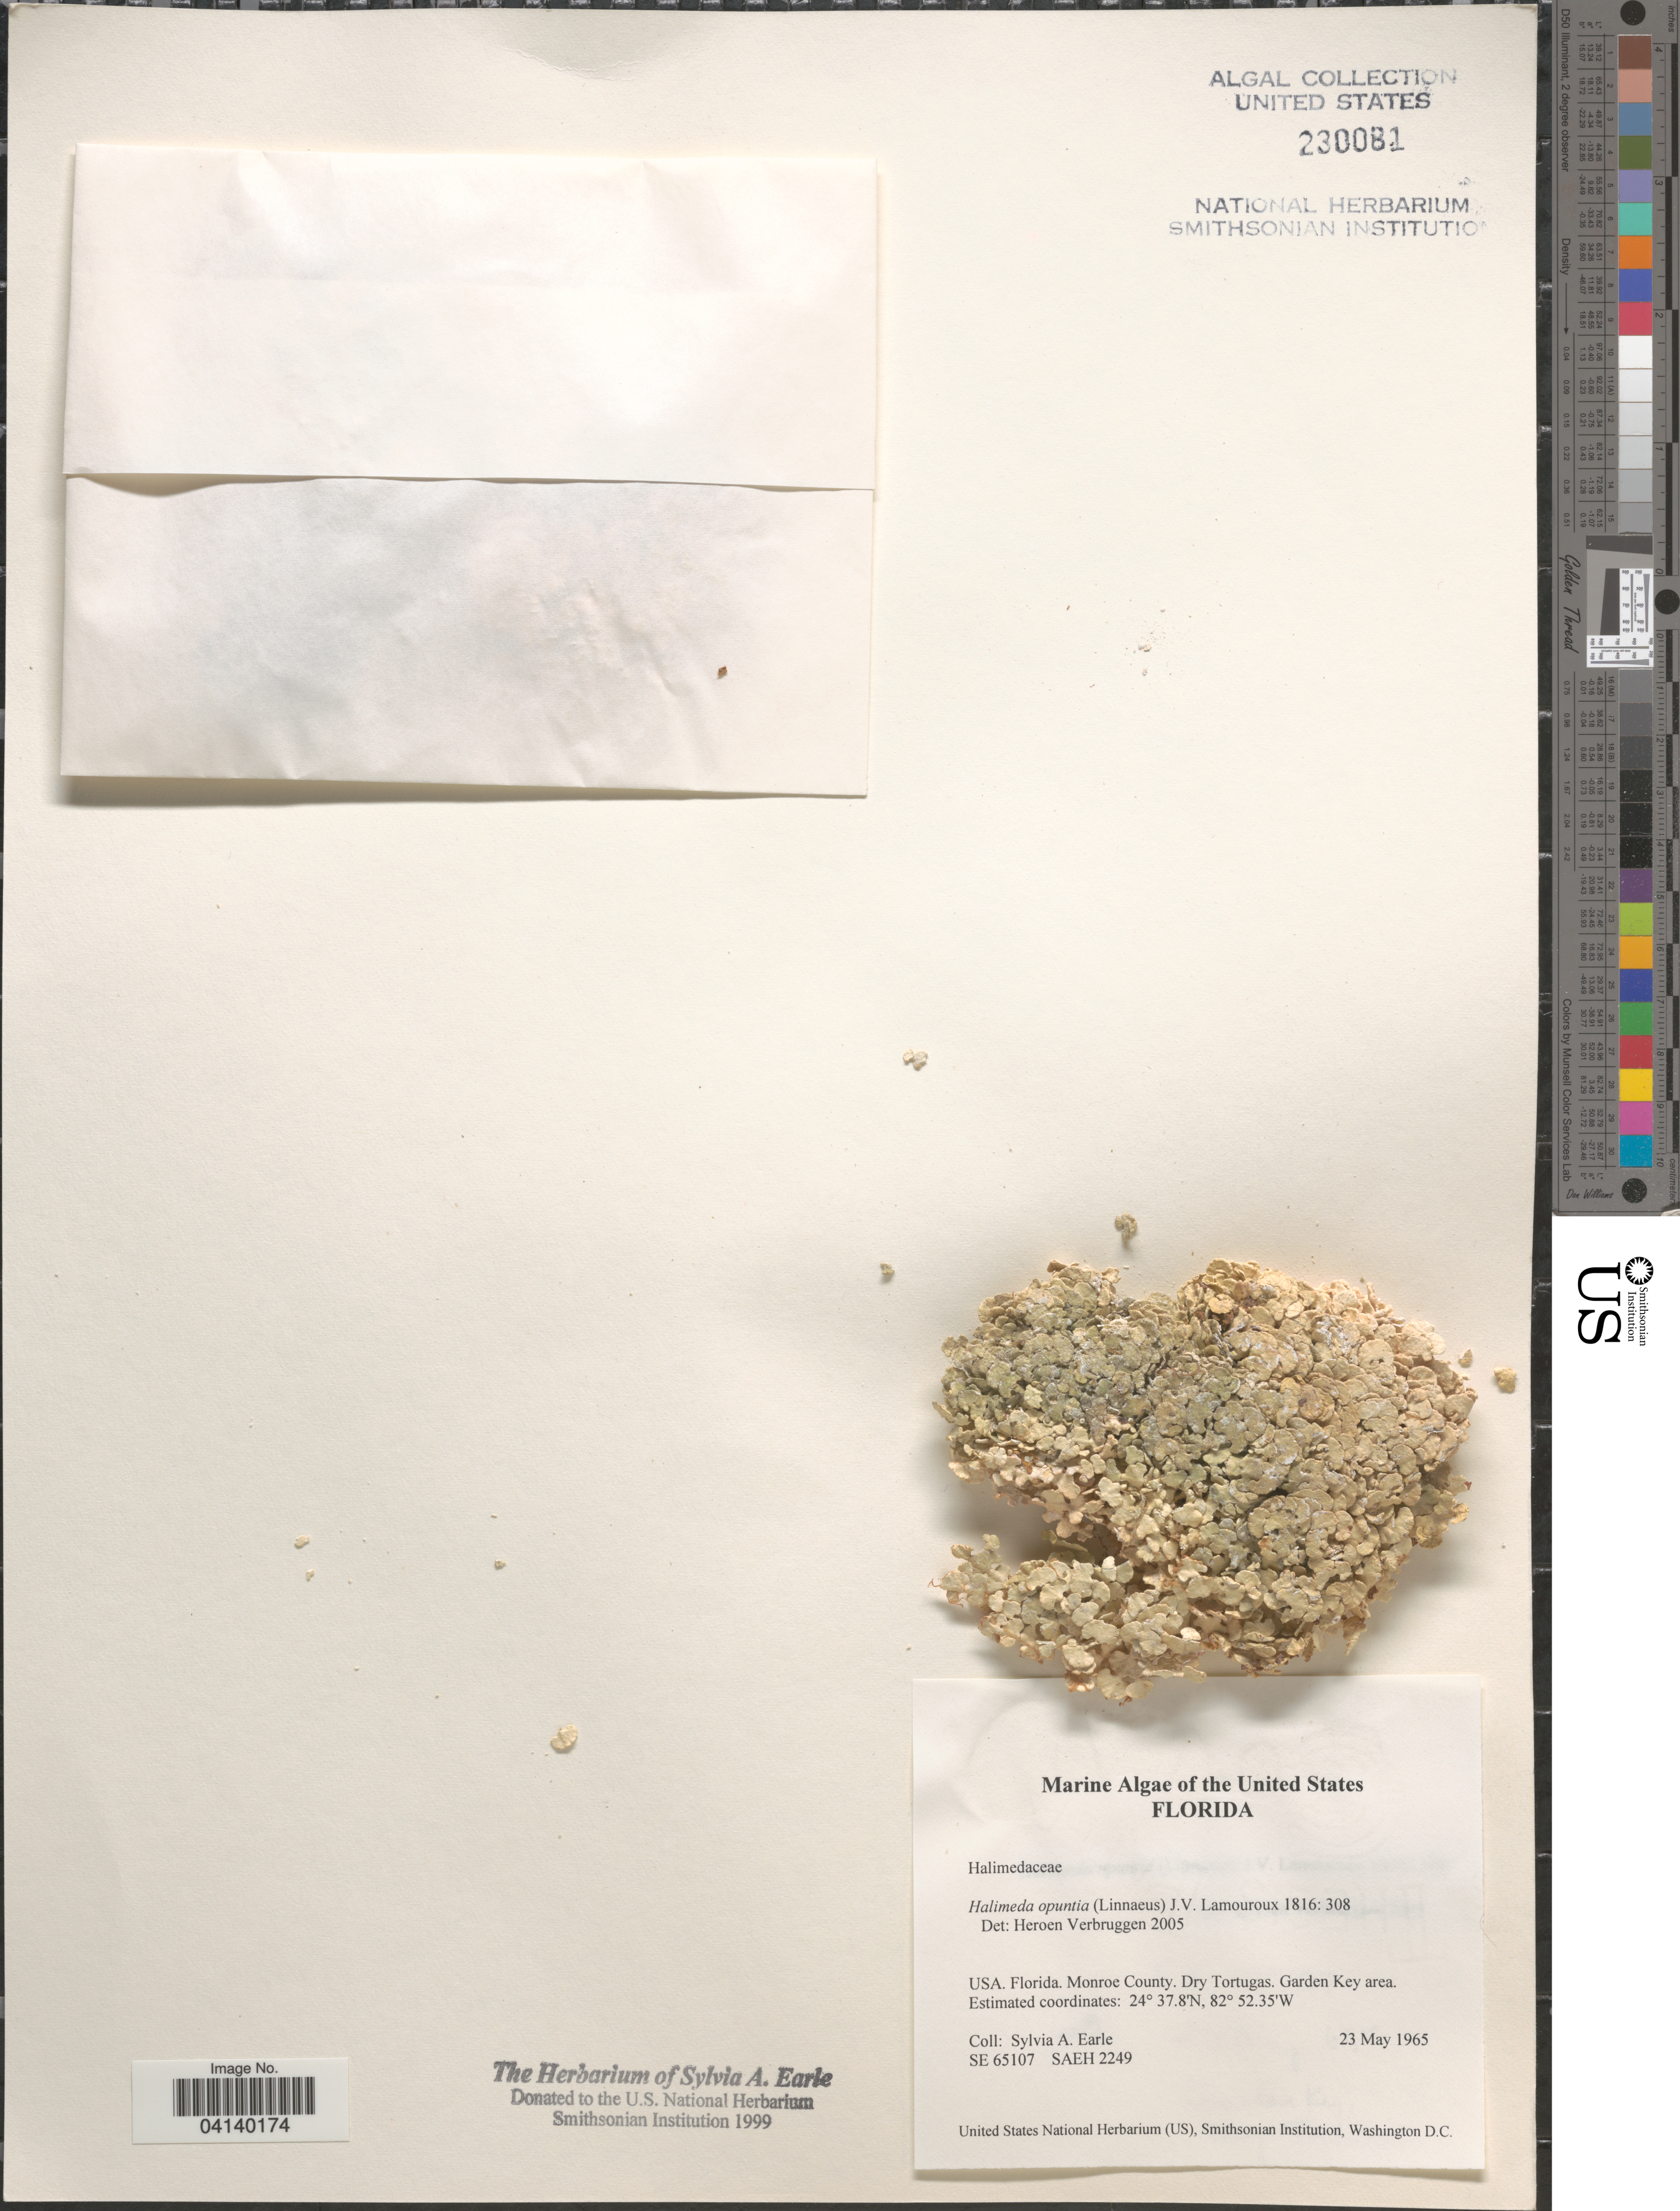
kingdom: Plantae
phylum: Chlorophyta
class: Ulvophyceae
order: Bryopsidales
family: Halimedaceae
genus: Halimeda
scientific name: Halimeda opuntia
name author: (L.) J.V.Lamouroux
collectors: S. A. Earle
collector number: SE65107/SAEH2249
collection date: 1965-05-23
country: United States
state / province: Florida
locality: Monroe County. Dry Tortugas. Garden Key area.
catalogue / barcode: US 230081